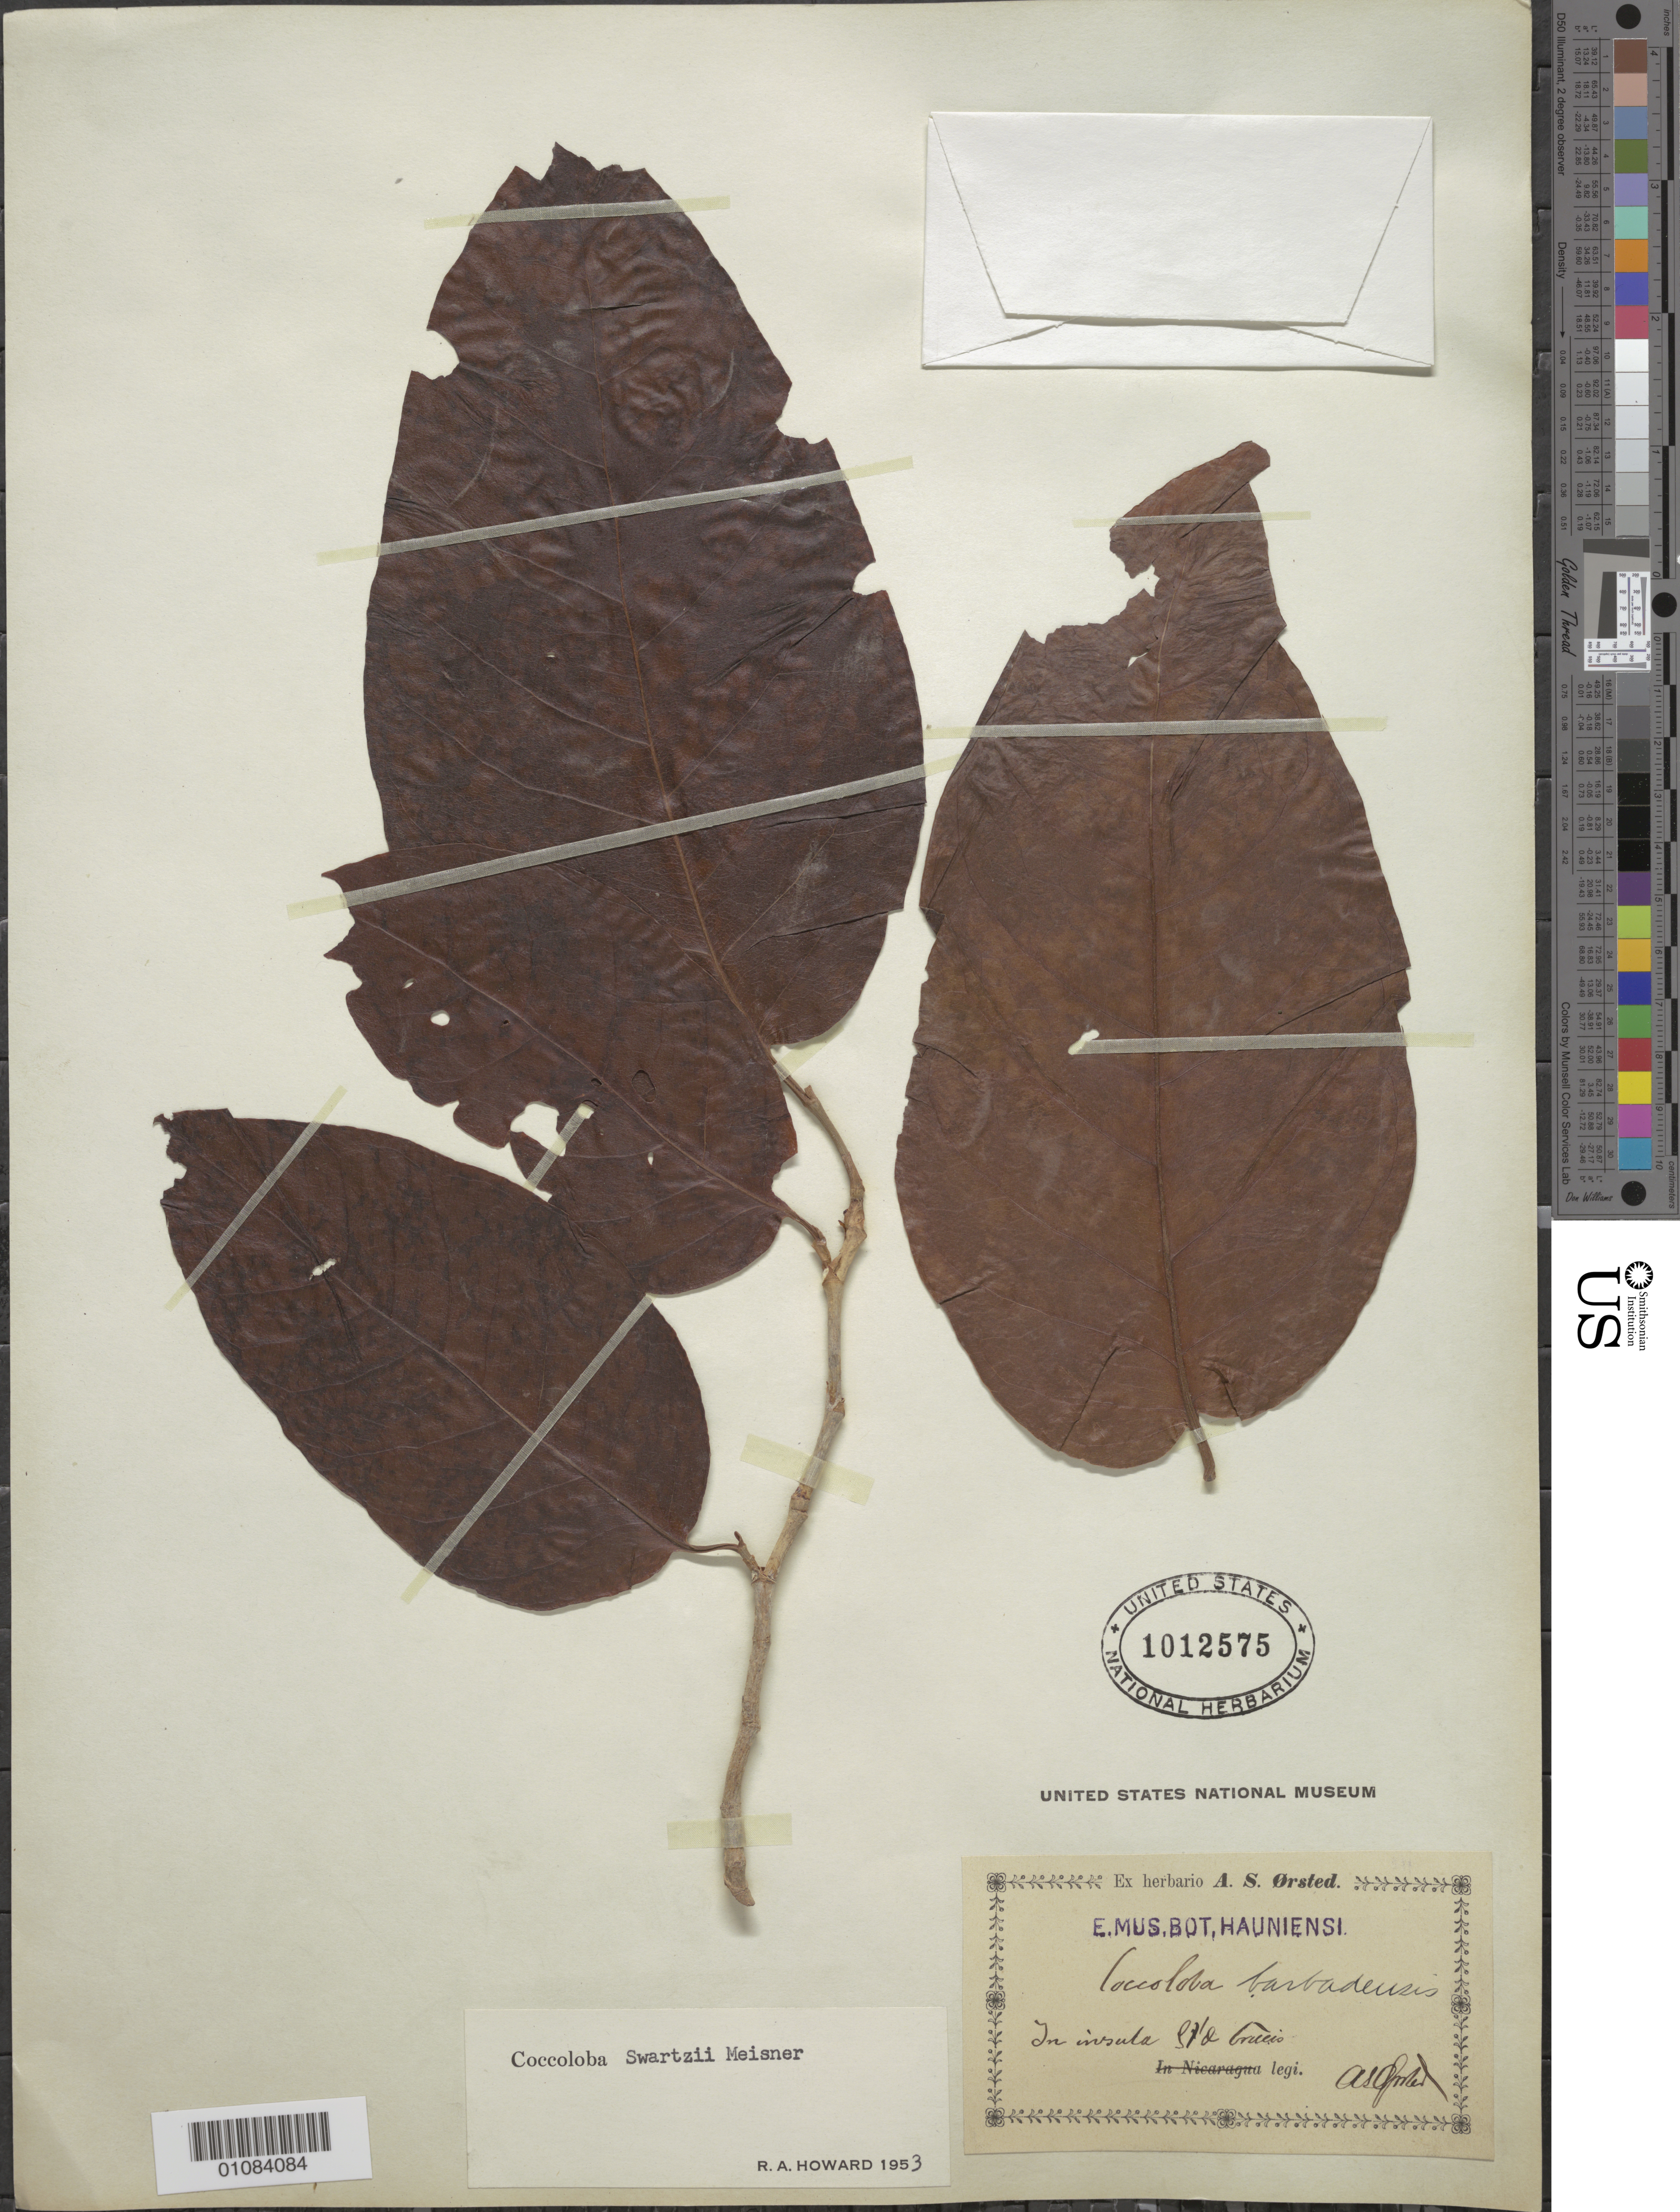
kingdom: Plantae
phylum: Tracheophyta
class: Magnoliopsida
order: Caryophyllales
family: Polygonaceae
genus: Coccoloba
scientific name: Coccoloba swartzii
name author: Meisn.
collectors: A. S. Oersted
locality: In insula St'a [illegible text].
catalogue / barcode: US 1012575